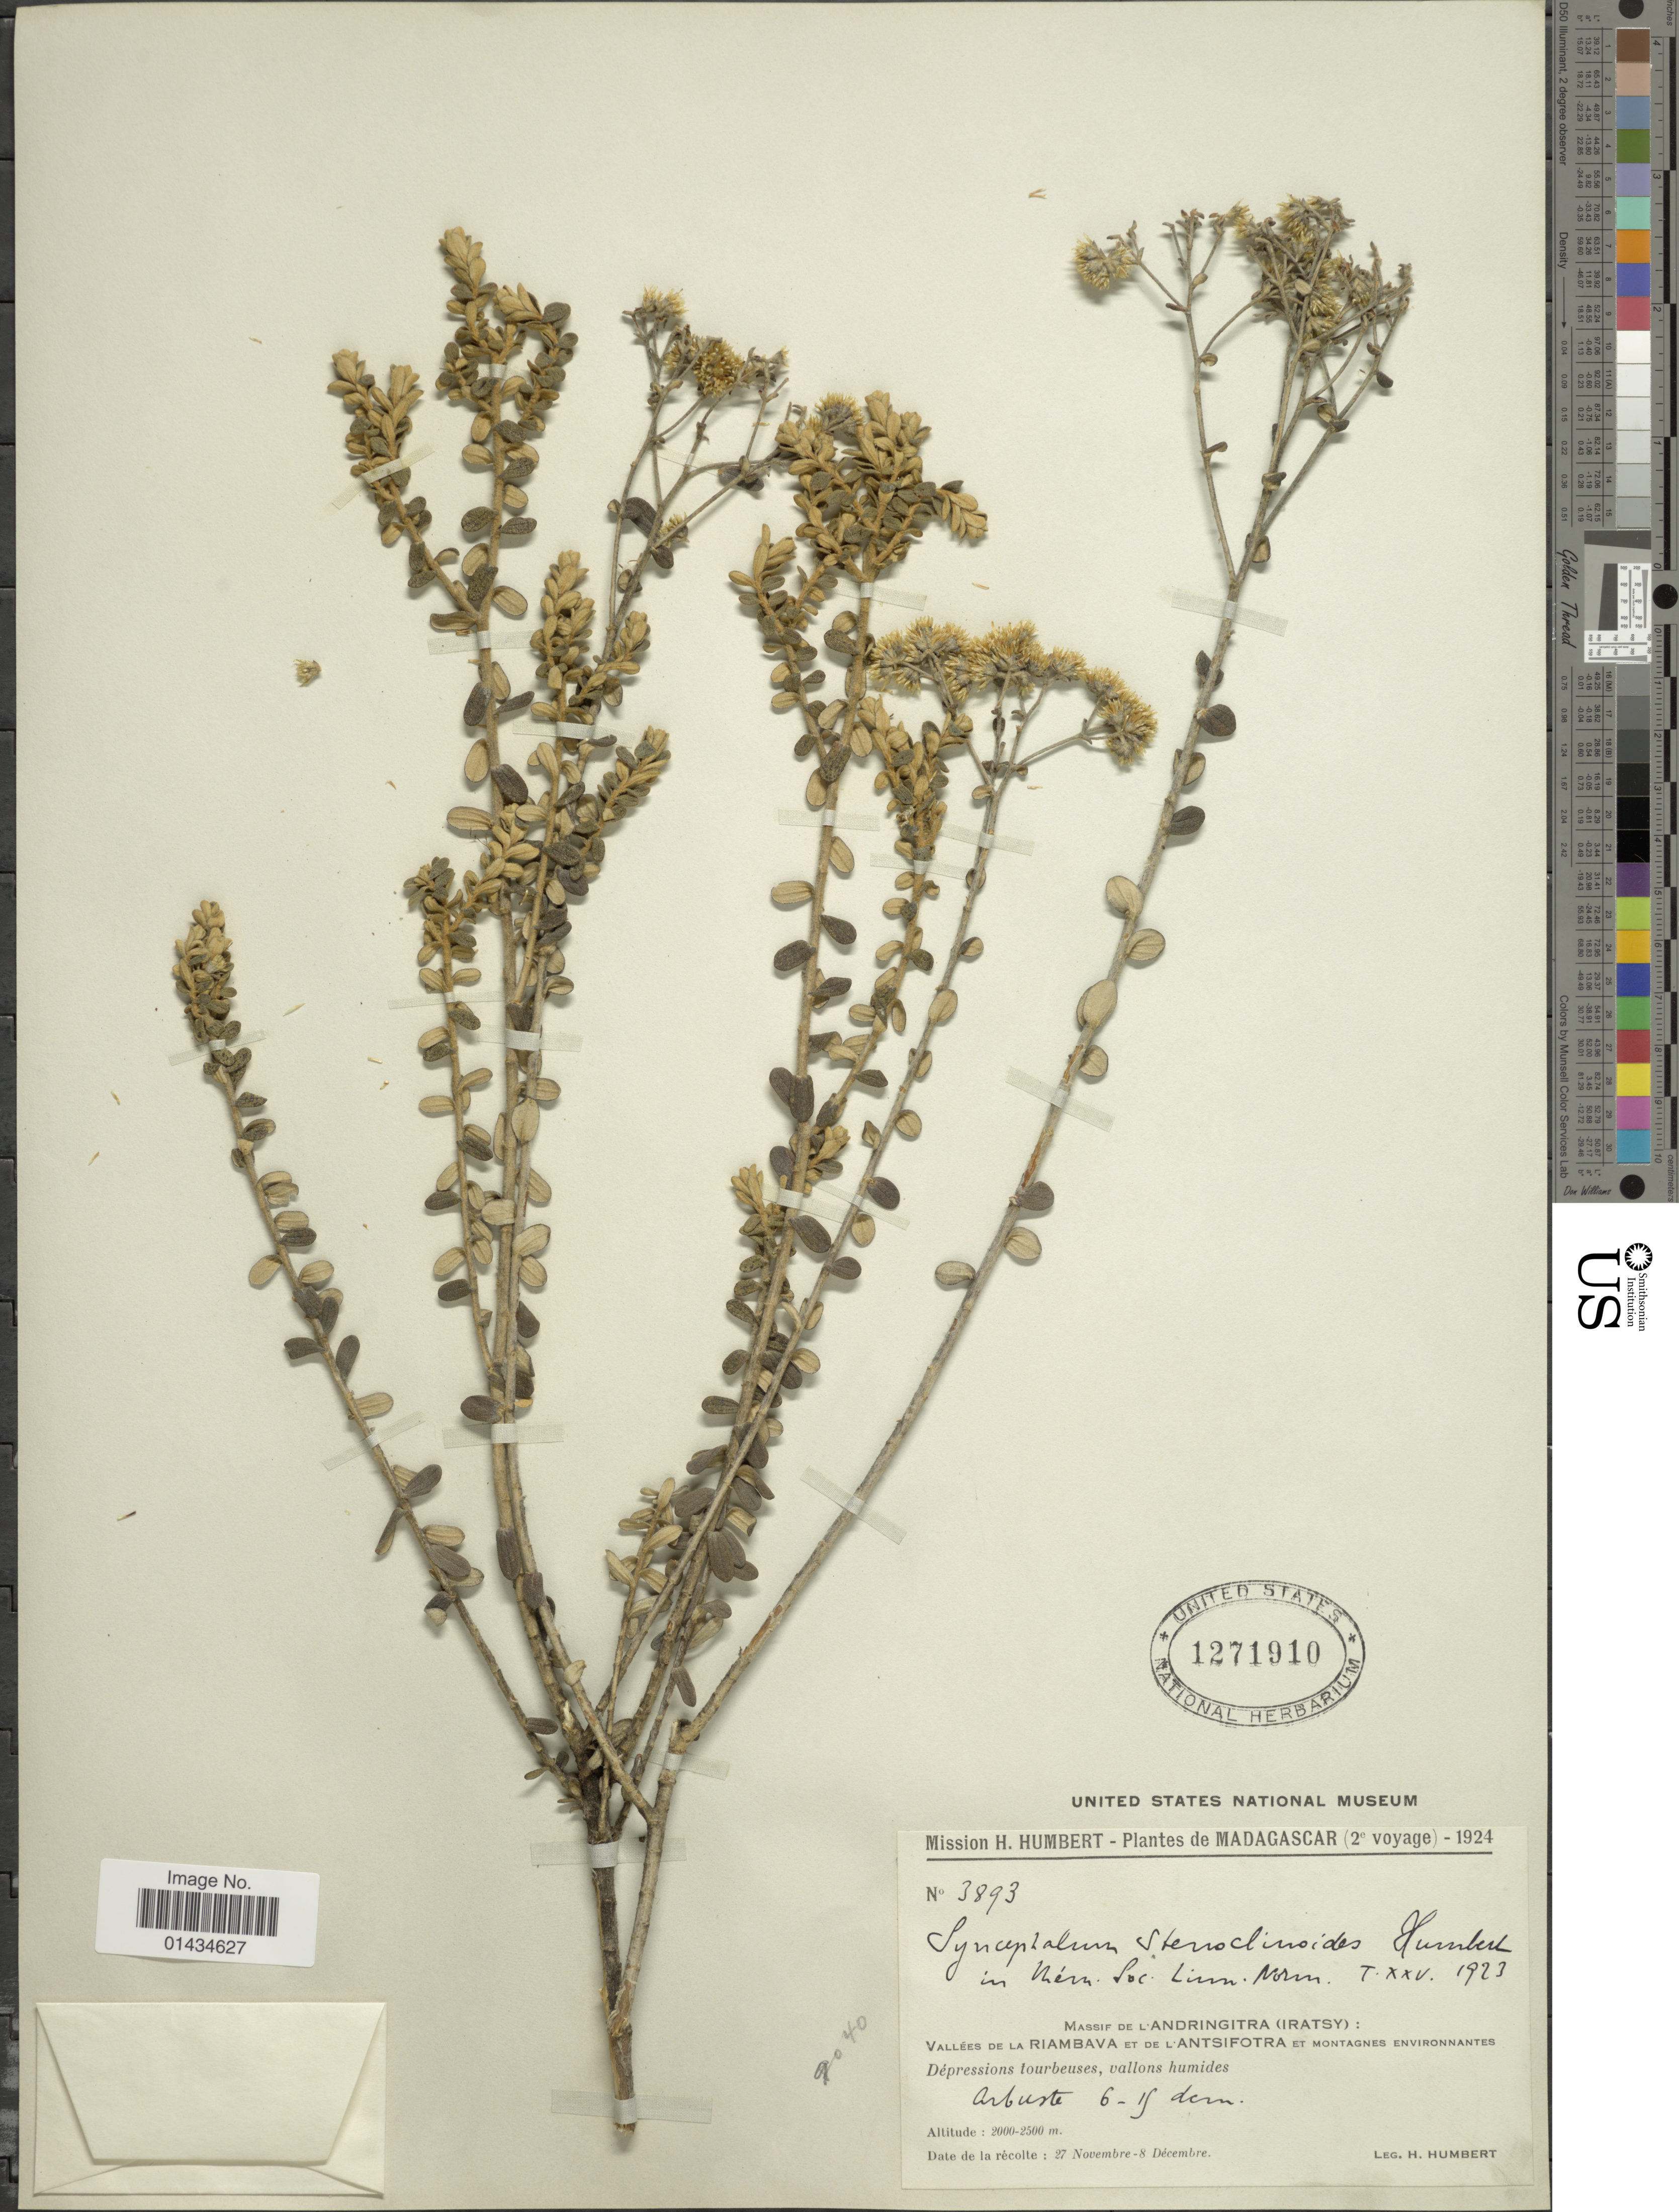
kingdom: Plantae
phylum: Tracheophyta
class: Magnoliopsida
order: Asterales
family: Asteraceae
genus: Syncephalum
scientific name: Syncephalum stenoclinoides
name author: Humbert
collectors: H. Humbert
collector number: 3893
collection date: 1924-11-27/1924-12-08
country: Madagascar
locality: Madagascar (2e voyage) Massif de L'Andringitra (Iratsy), vallées de La Riambava et de l'Amtifotra et montagnes environnantes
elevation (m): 2000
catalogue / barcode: US 1271910